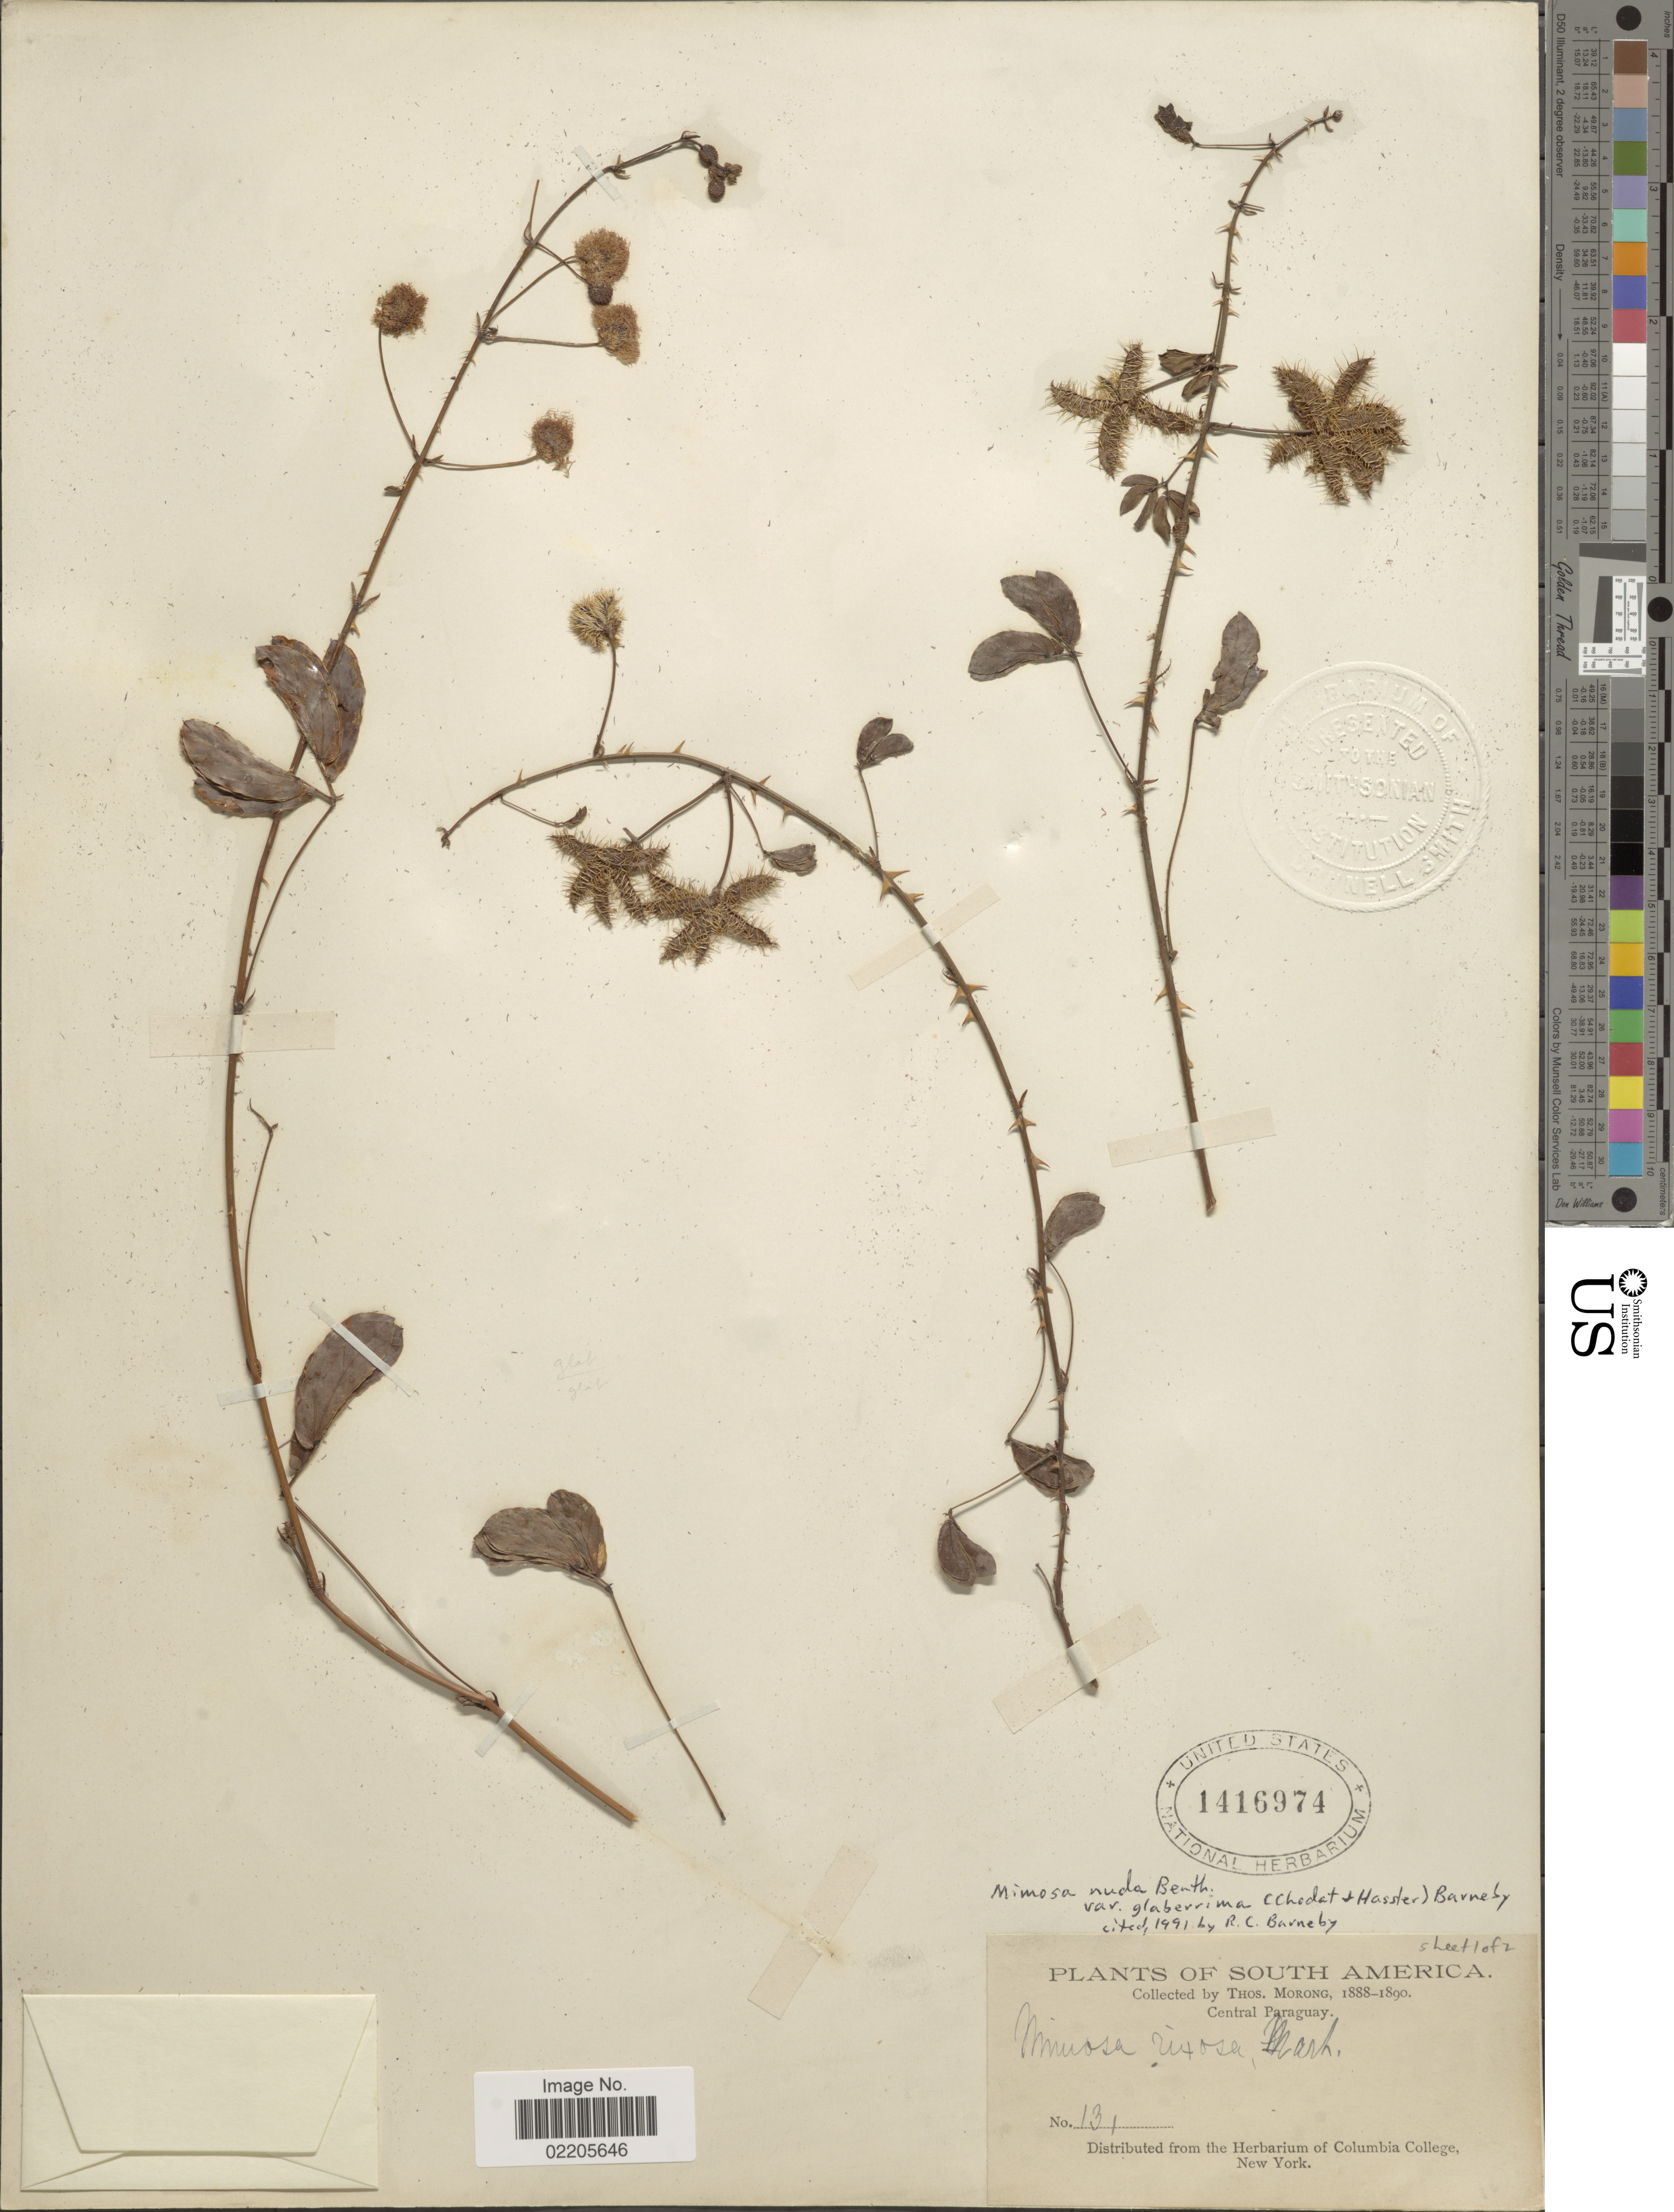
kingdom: Plantae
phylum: Tracheophyta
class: Magnoliopsida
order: Fabales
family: Fabaceae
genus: Mimosa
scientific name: Mimosa debilis var. debilis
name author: Humb. & Bonpl. ex Willd.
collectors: ex herb. T. Morong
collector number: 131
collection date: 1888/1890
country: Paraguay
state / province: Central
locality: Central Paraguay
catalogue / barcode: US 1416974